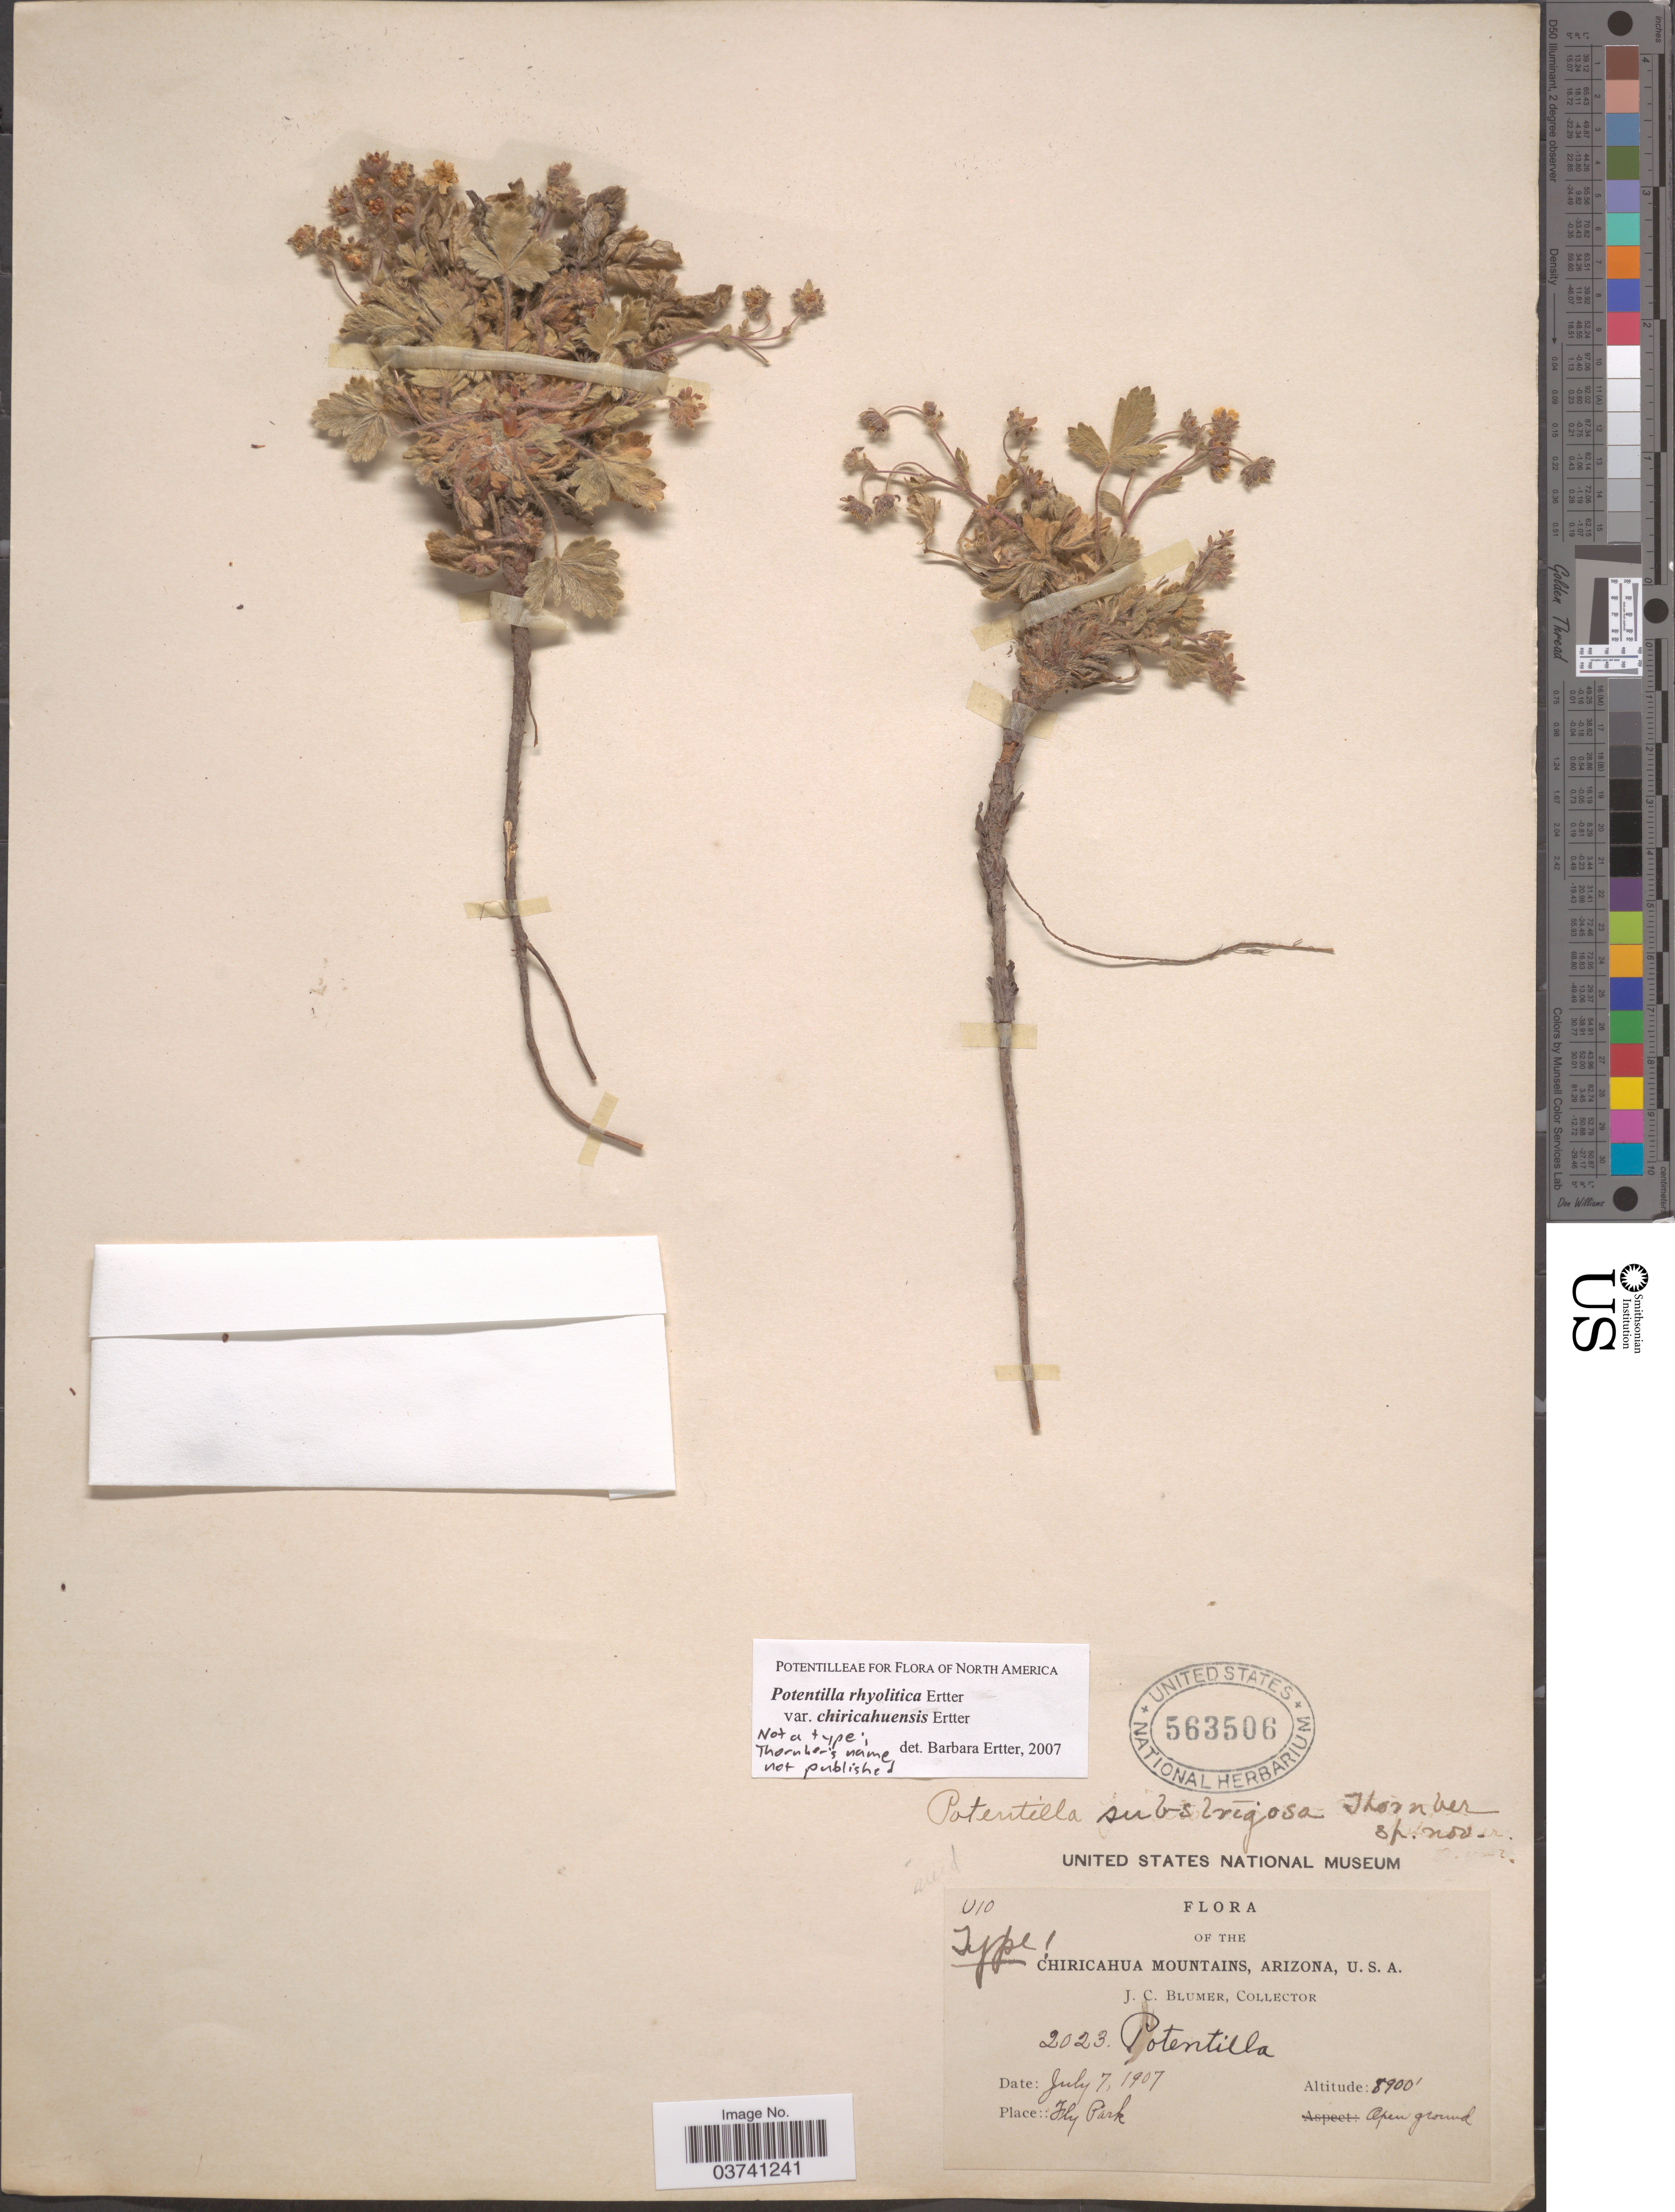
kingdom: Plantae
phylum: Tracheophyta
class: Magnoliopsida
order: Rosales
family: Rosaceae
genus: Potentilla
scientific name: Potentilla rhyolitica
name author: Ertter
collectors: J. C. Blumer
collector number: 2023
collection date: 1907-07-07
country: United States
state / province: Arizona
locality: Chiricahua Mountains. Fly Park.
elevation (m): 2713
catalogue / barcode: US 563506